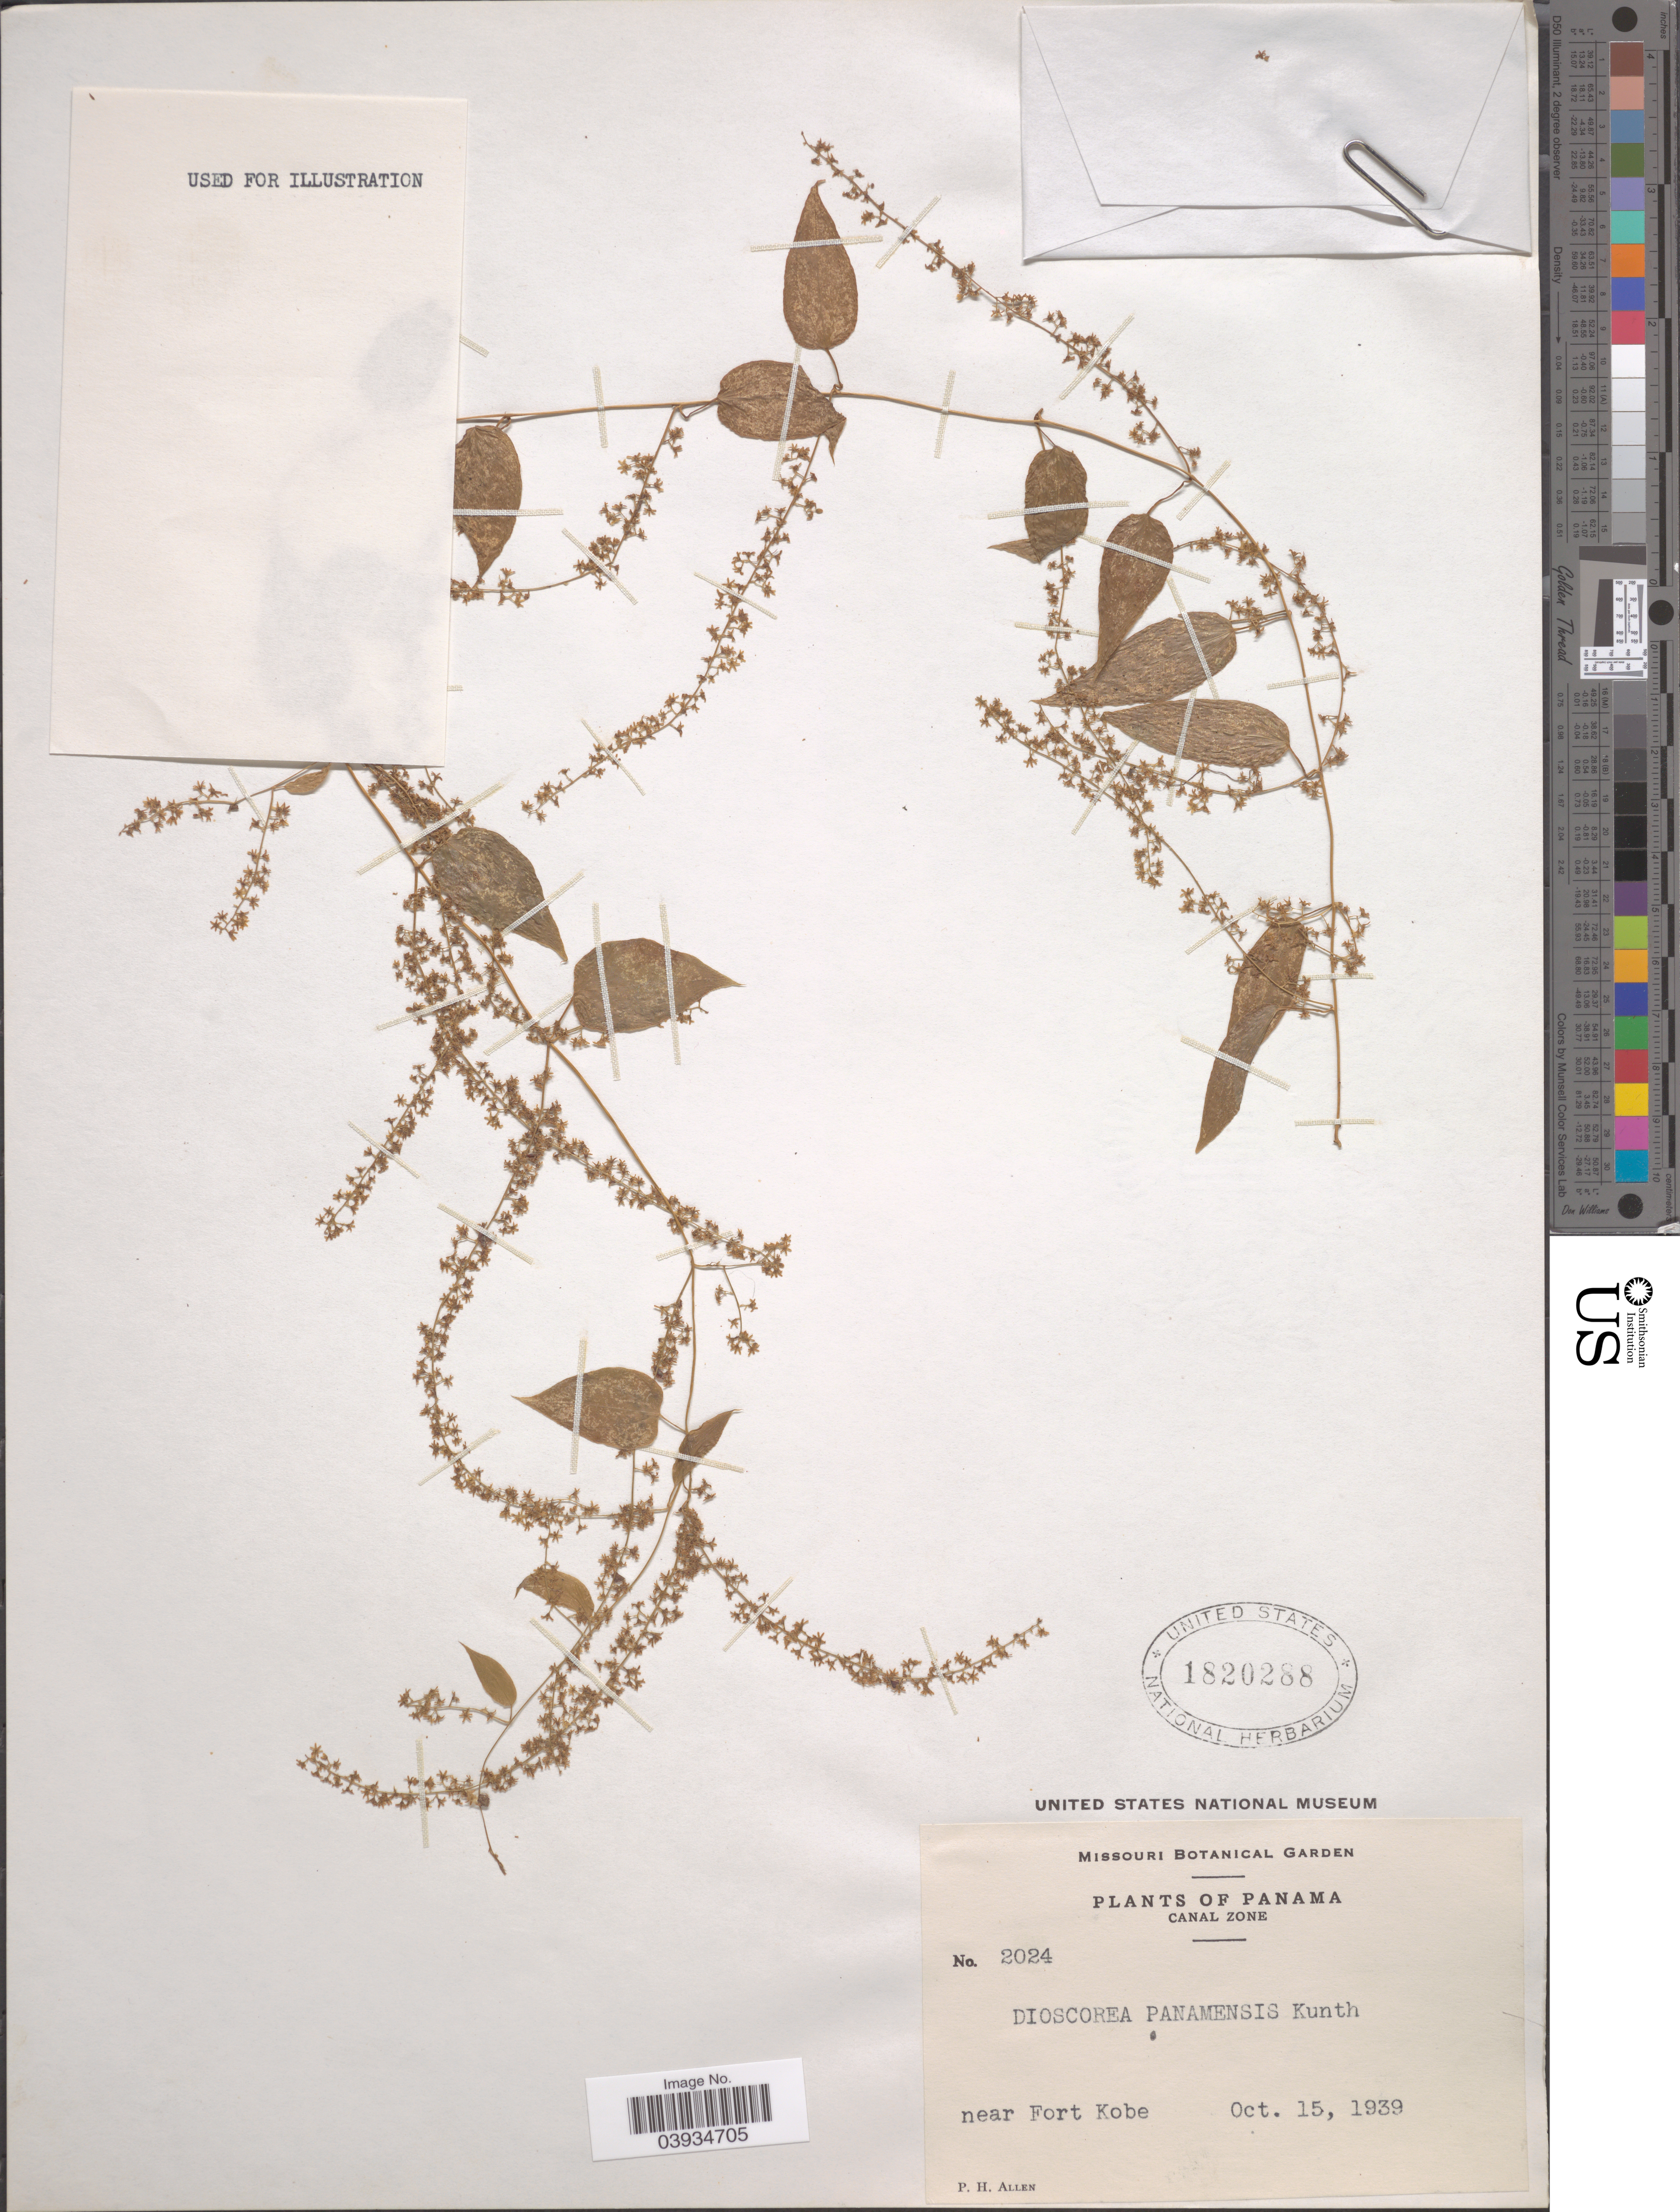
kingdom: Plantae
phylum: Tracheophyta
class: Liliopsida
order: Dioscoreales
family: Dioscoreaceae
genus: Dioscorea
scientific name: Dioscorea panamensis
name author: R. Knuth in Engl.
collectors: P. H. Allen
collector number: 2024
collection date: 1939-10-15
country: Panama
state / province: Colón / Panamá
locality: Canal Zone. Near Fort Kobe.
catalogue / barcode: US 1820288